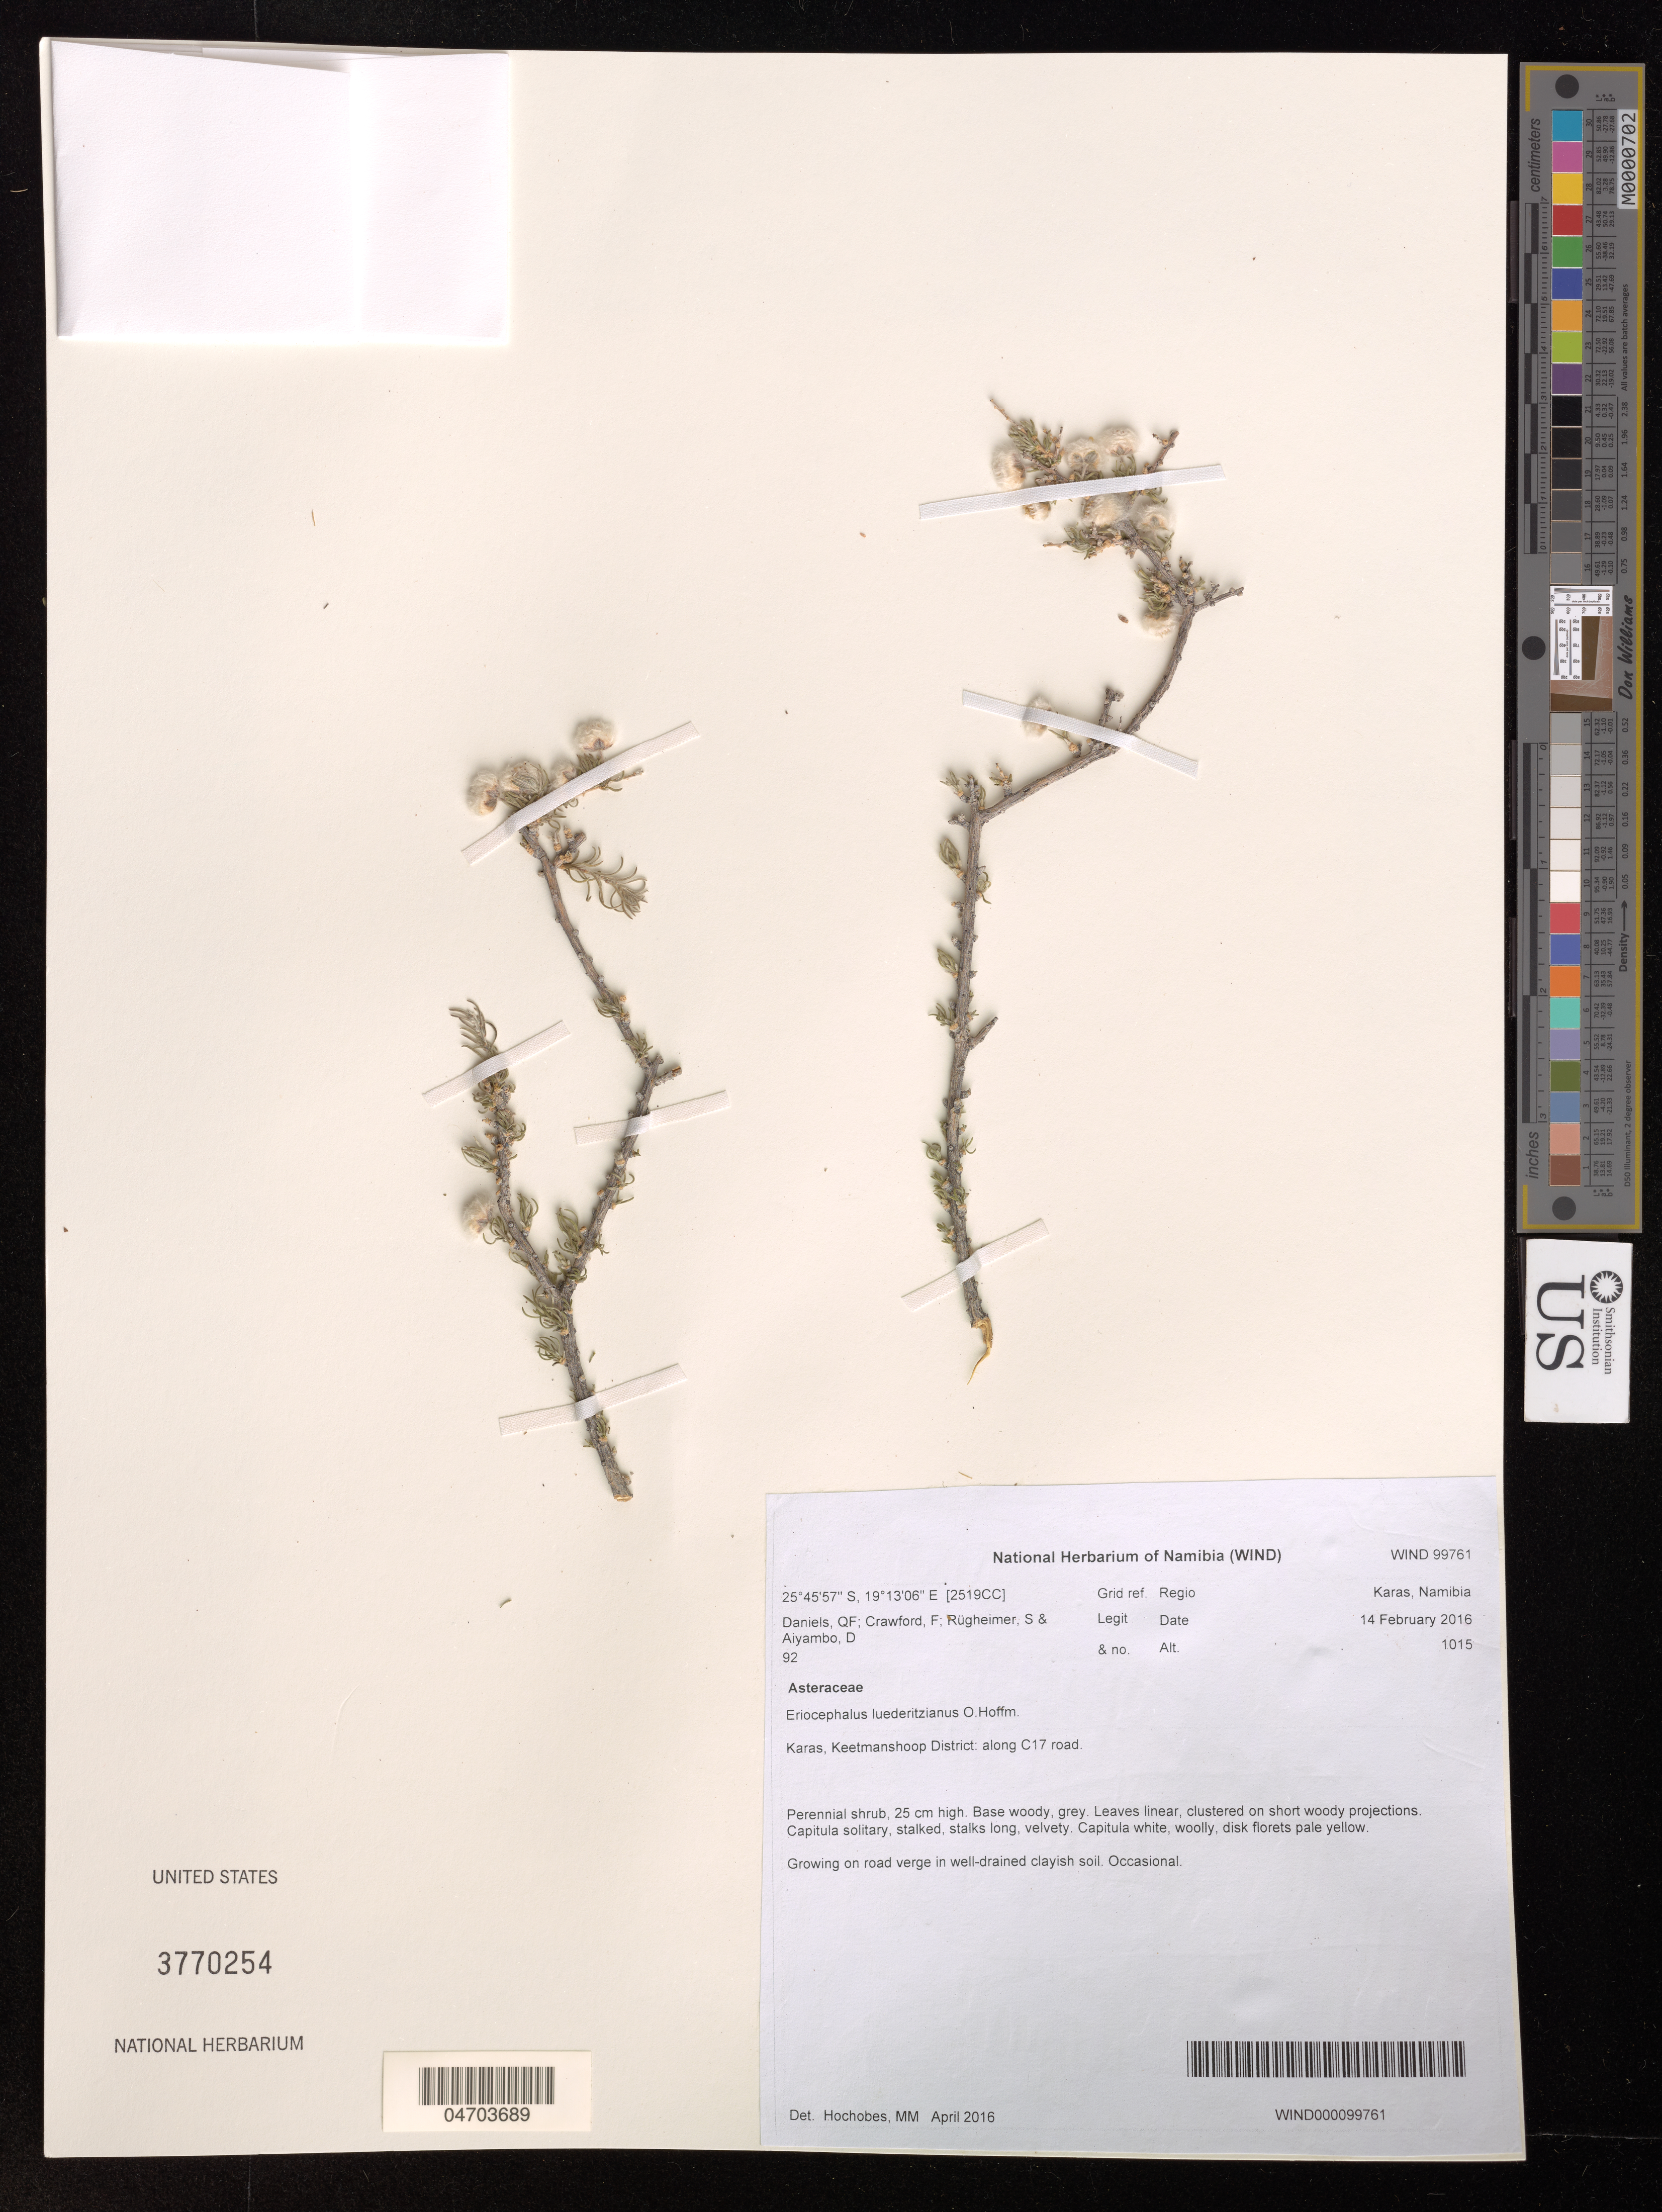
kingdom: Plantae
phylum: Tracheophyta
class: Magnoliopsida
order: Asterales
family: Asteraceae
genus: Eriocephalus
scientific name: Eriocephalus luederitzianus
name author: O. Hoffm.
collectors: Q. Daniels, F. Crawford, S. Rugheimer & D. Aiyambo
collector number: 92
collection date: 2016-02-14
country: Namibia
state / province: Karas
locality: Karas, Keetmanshoop District: along C17 road.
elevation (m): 1015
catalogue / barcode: US 3770254